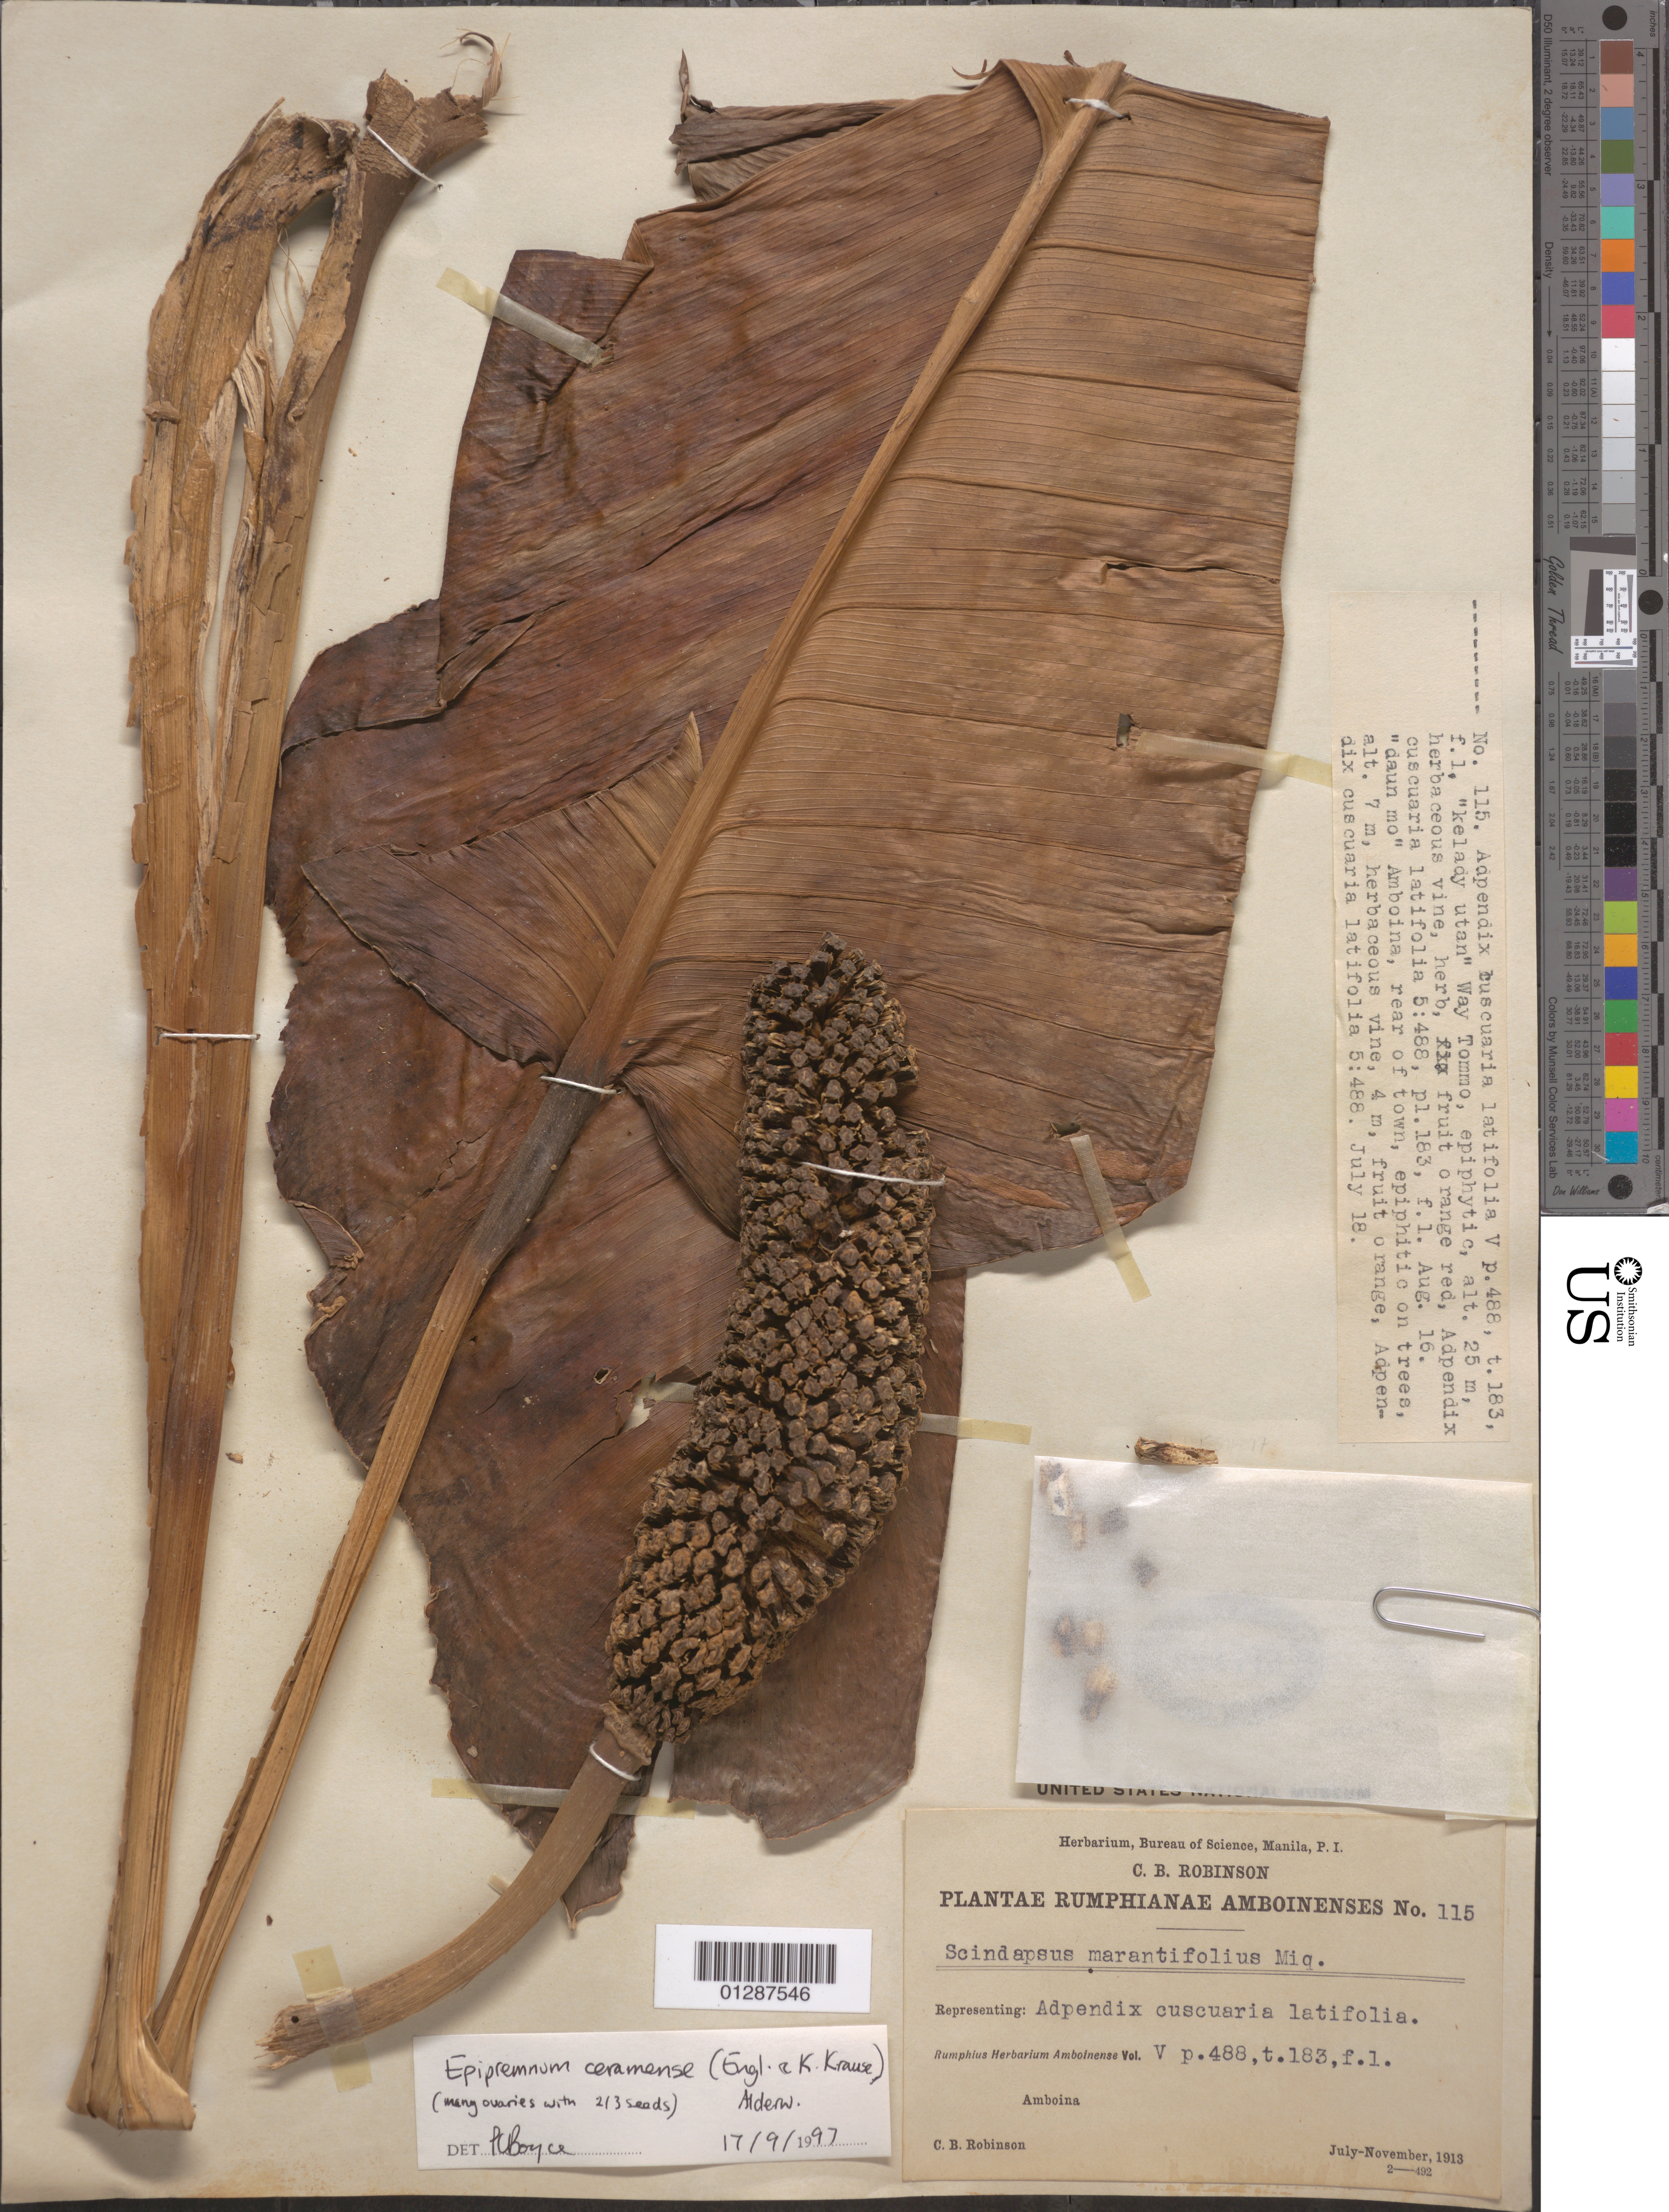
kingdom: Plantae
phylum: Tracheophyta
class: Liliopsida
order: Alismatales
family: Araceae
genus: Epipremnum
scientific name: Epipremnum ceramense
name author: (Engl. & K. Krause) Alderw.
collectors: C. Robinson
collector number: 115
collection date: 1913-07-18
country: Indonesia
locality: Amboina, rear of town.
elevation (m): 25